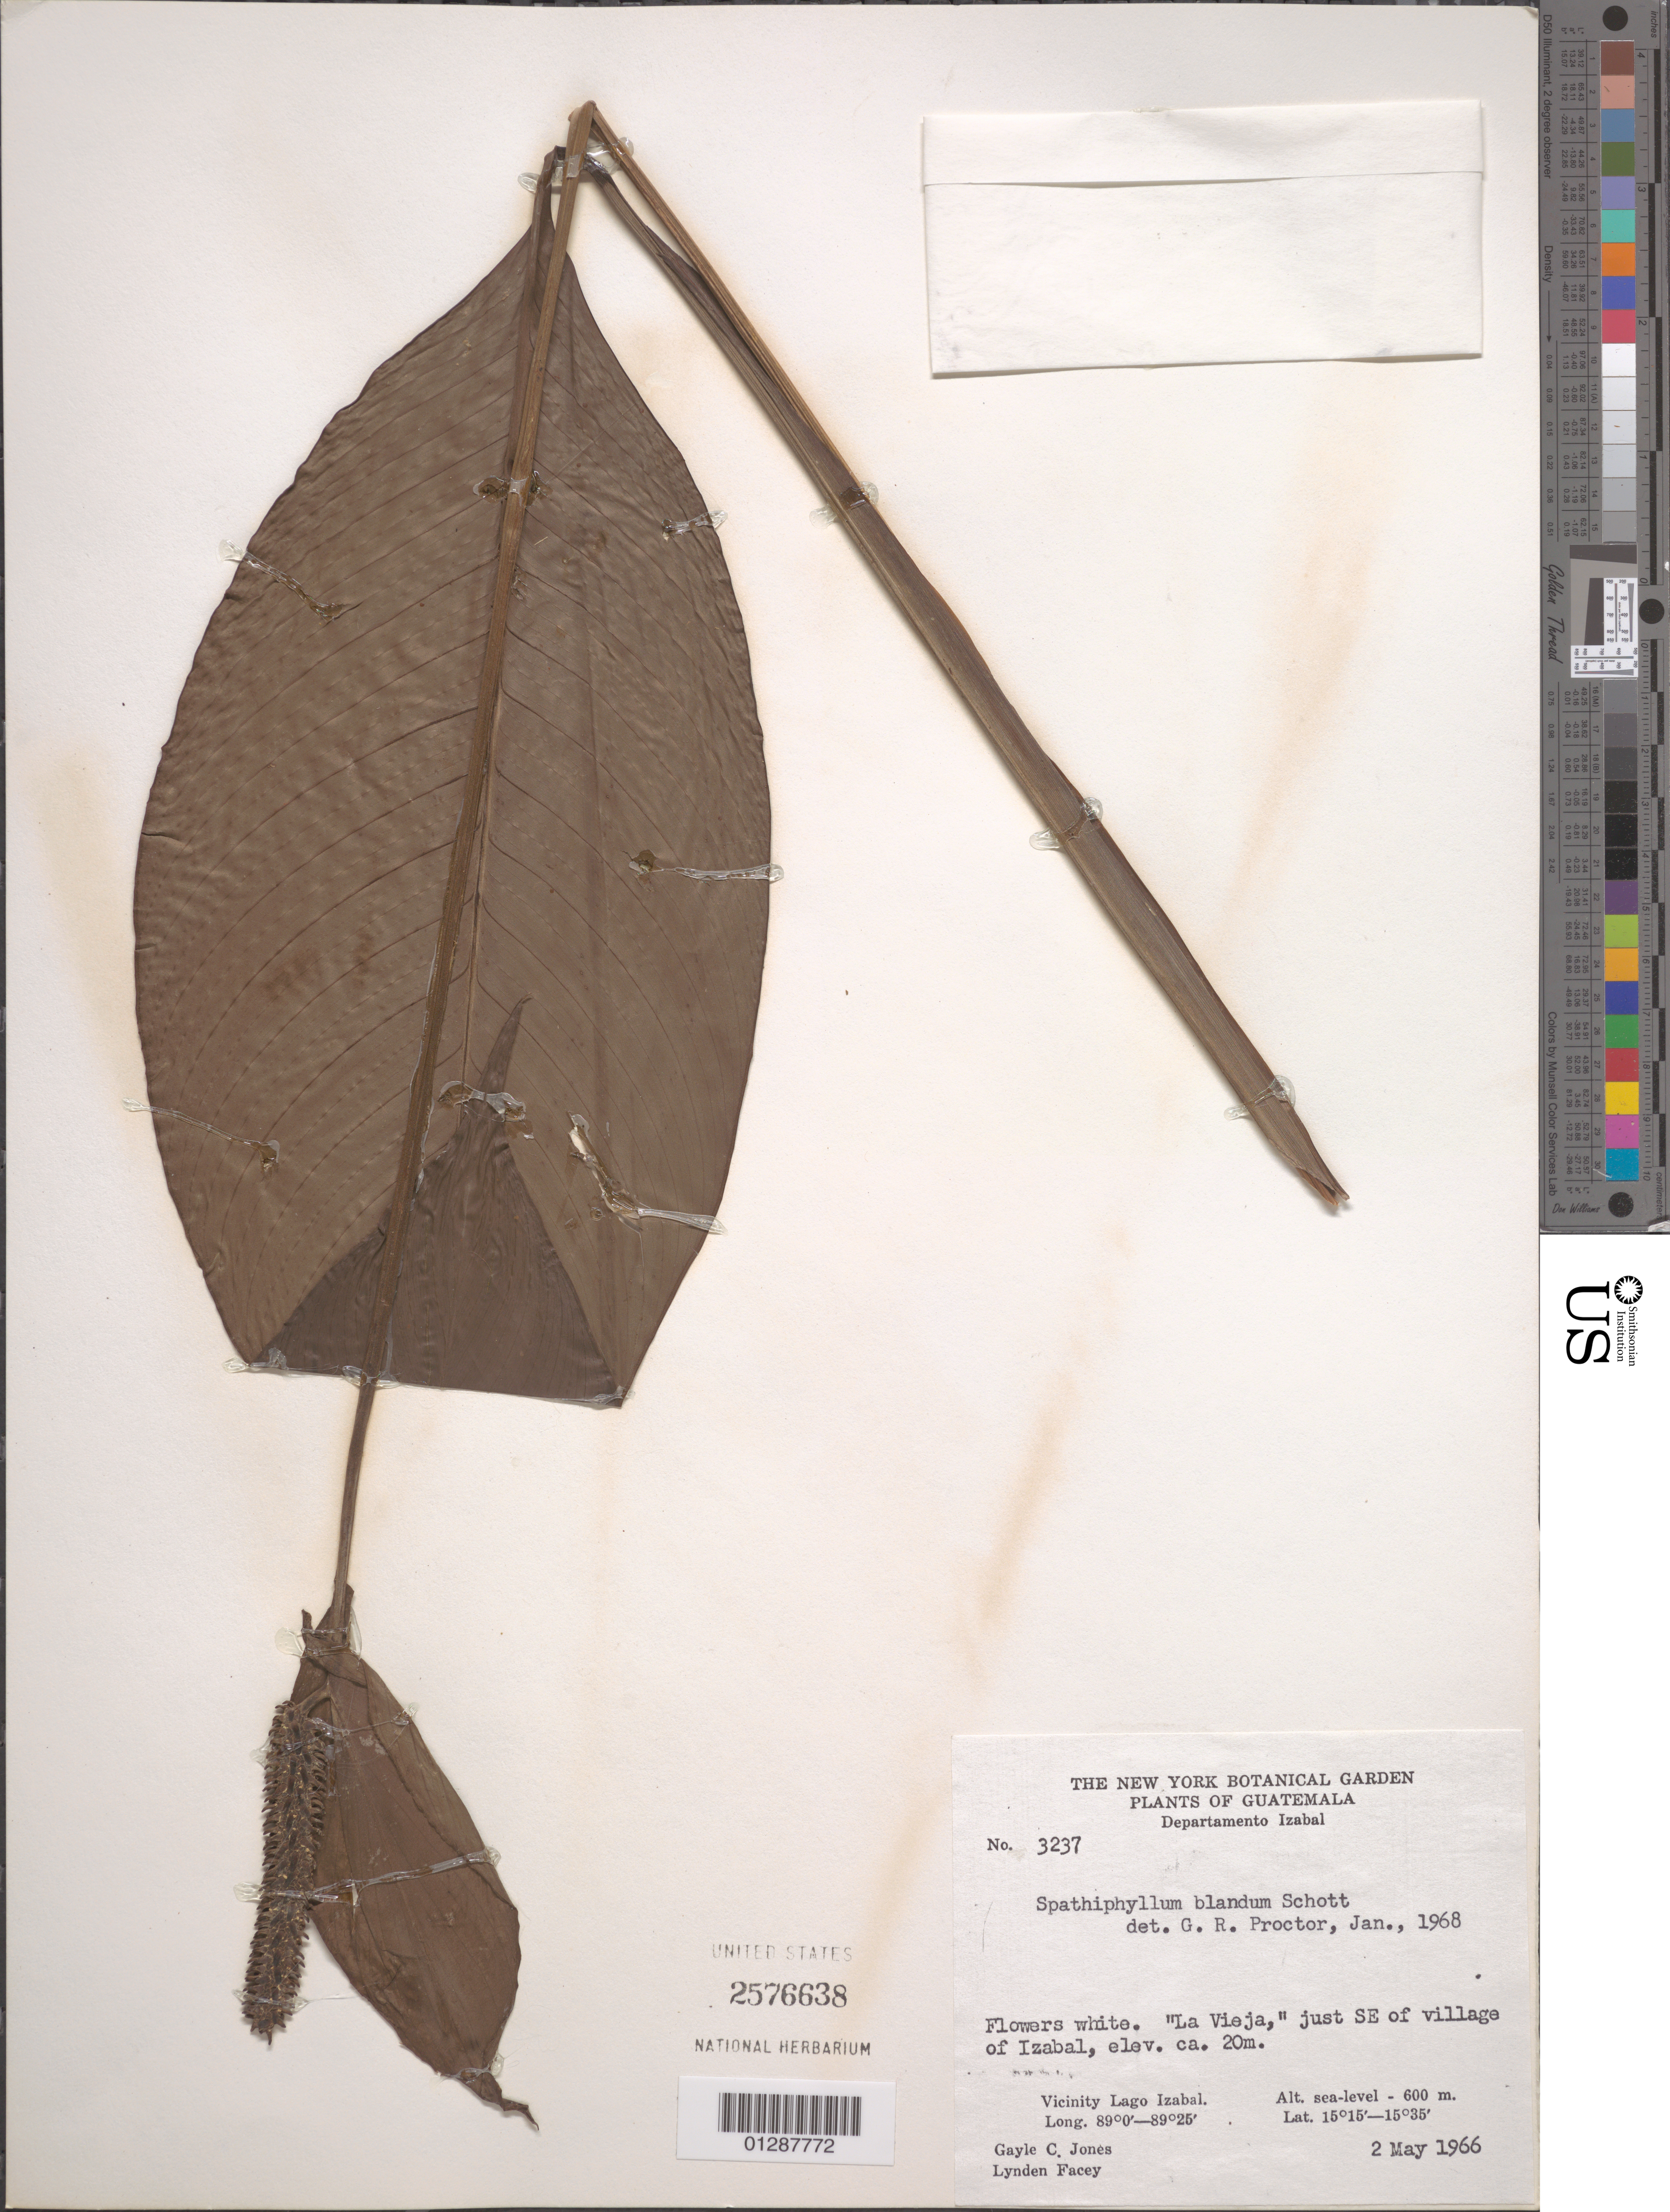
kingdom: Plantae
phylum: Tracheophyta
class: Liliopsida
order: Alismatales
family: Araceae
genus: Spathiphyllum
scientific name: Spathiphyllum blandum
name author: Schott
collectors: G. C. Jones & L. Facey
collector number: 3237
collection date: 1966-05-02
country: Guatemala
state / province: Izabal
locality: Departamento Izabal. "La Vieja," just SE of village of Izabal. Vicinity Lago Izabal.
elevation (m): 20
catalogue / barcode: US 2576638